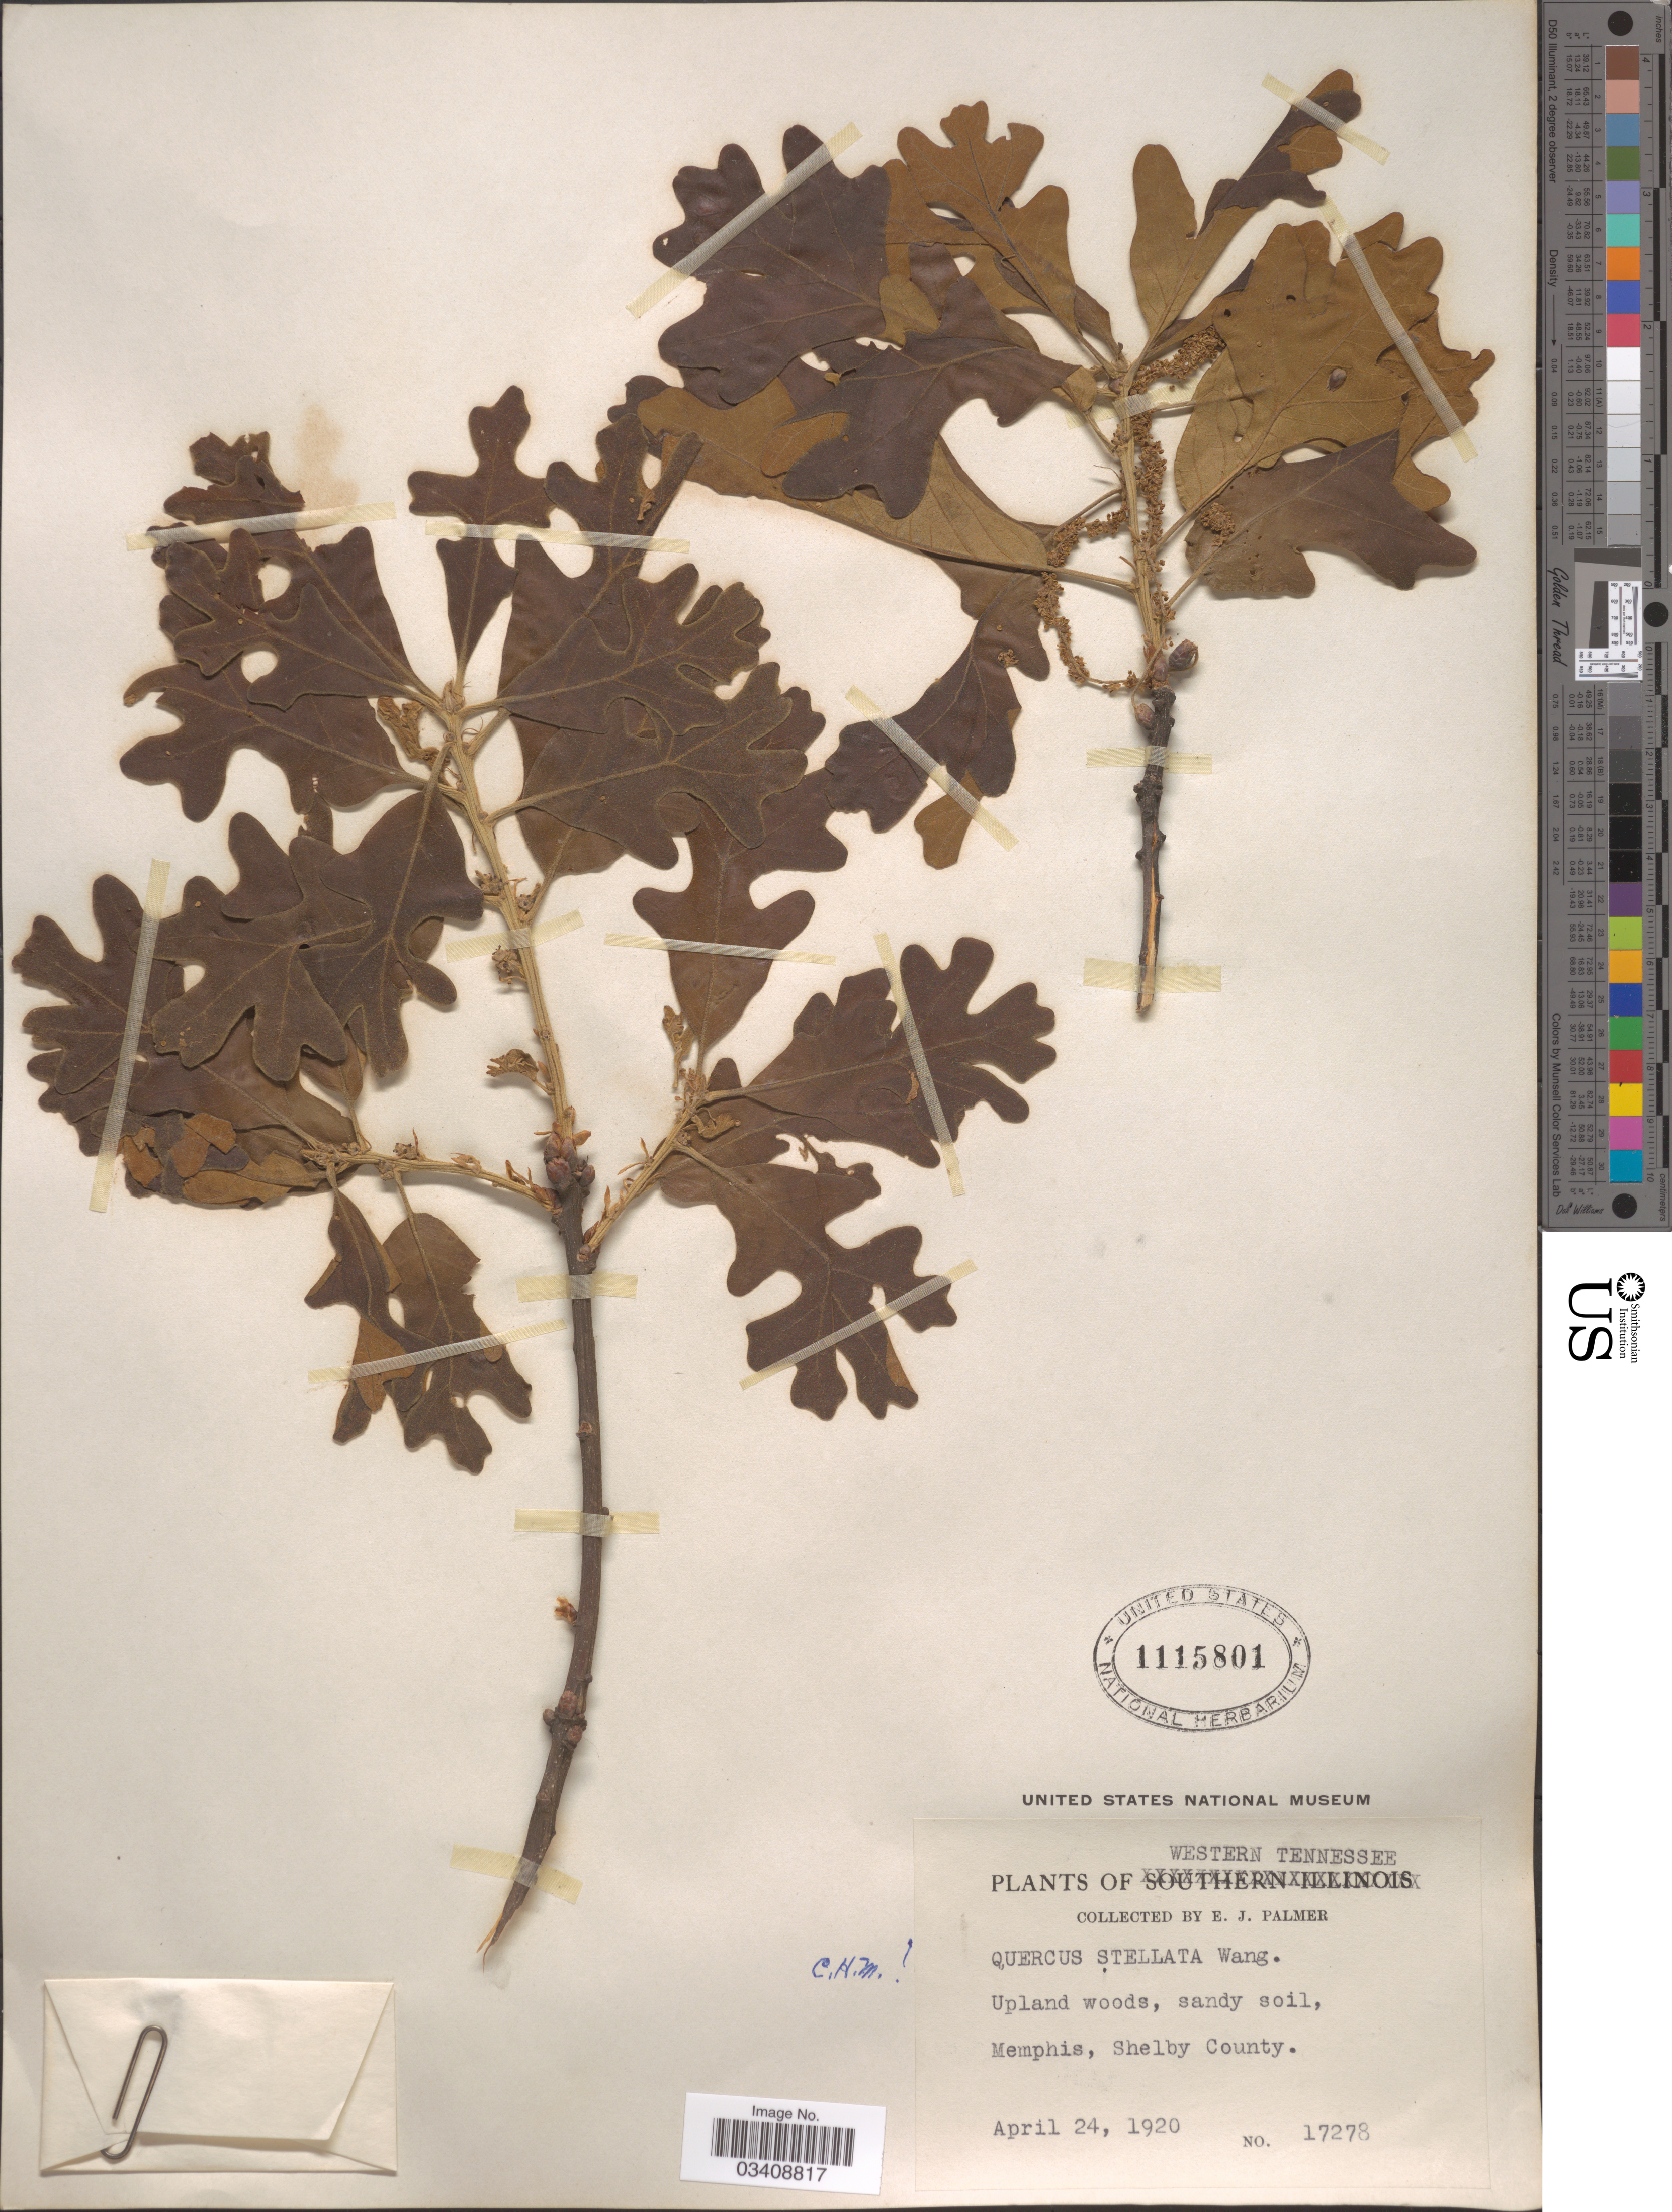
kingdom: Plantae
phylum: Tracheophyta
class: Magnoliopsida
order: Fagales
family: Fagaceae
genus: Quercus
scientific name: Quercus stellata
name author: Wangenh.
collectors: E. J. Palmer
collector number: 17278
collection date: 1920-04-24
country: United States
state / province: Tennessee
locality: Western Tennessee. Memphis, Shelby County.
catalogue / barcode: US 1115801